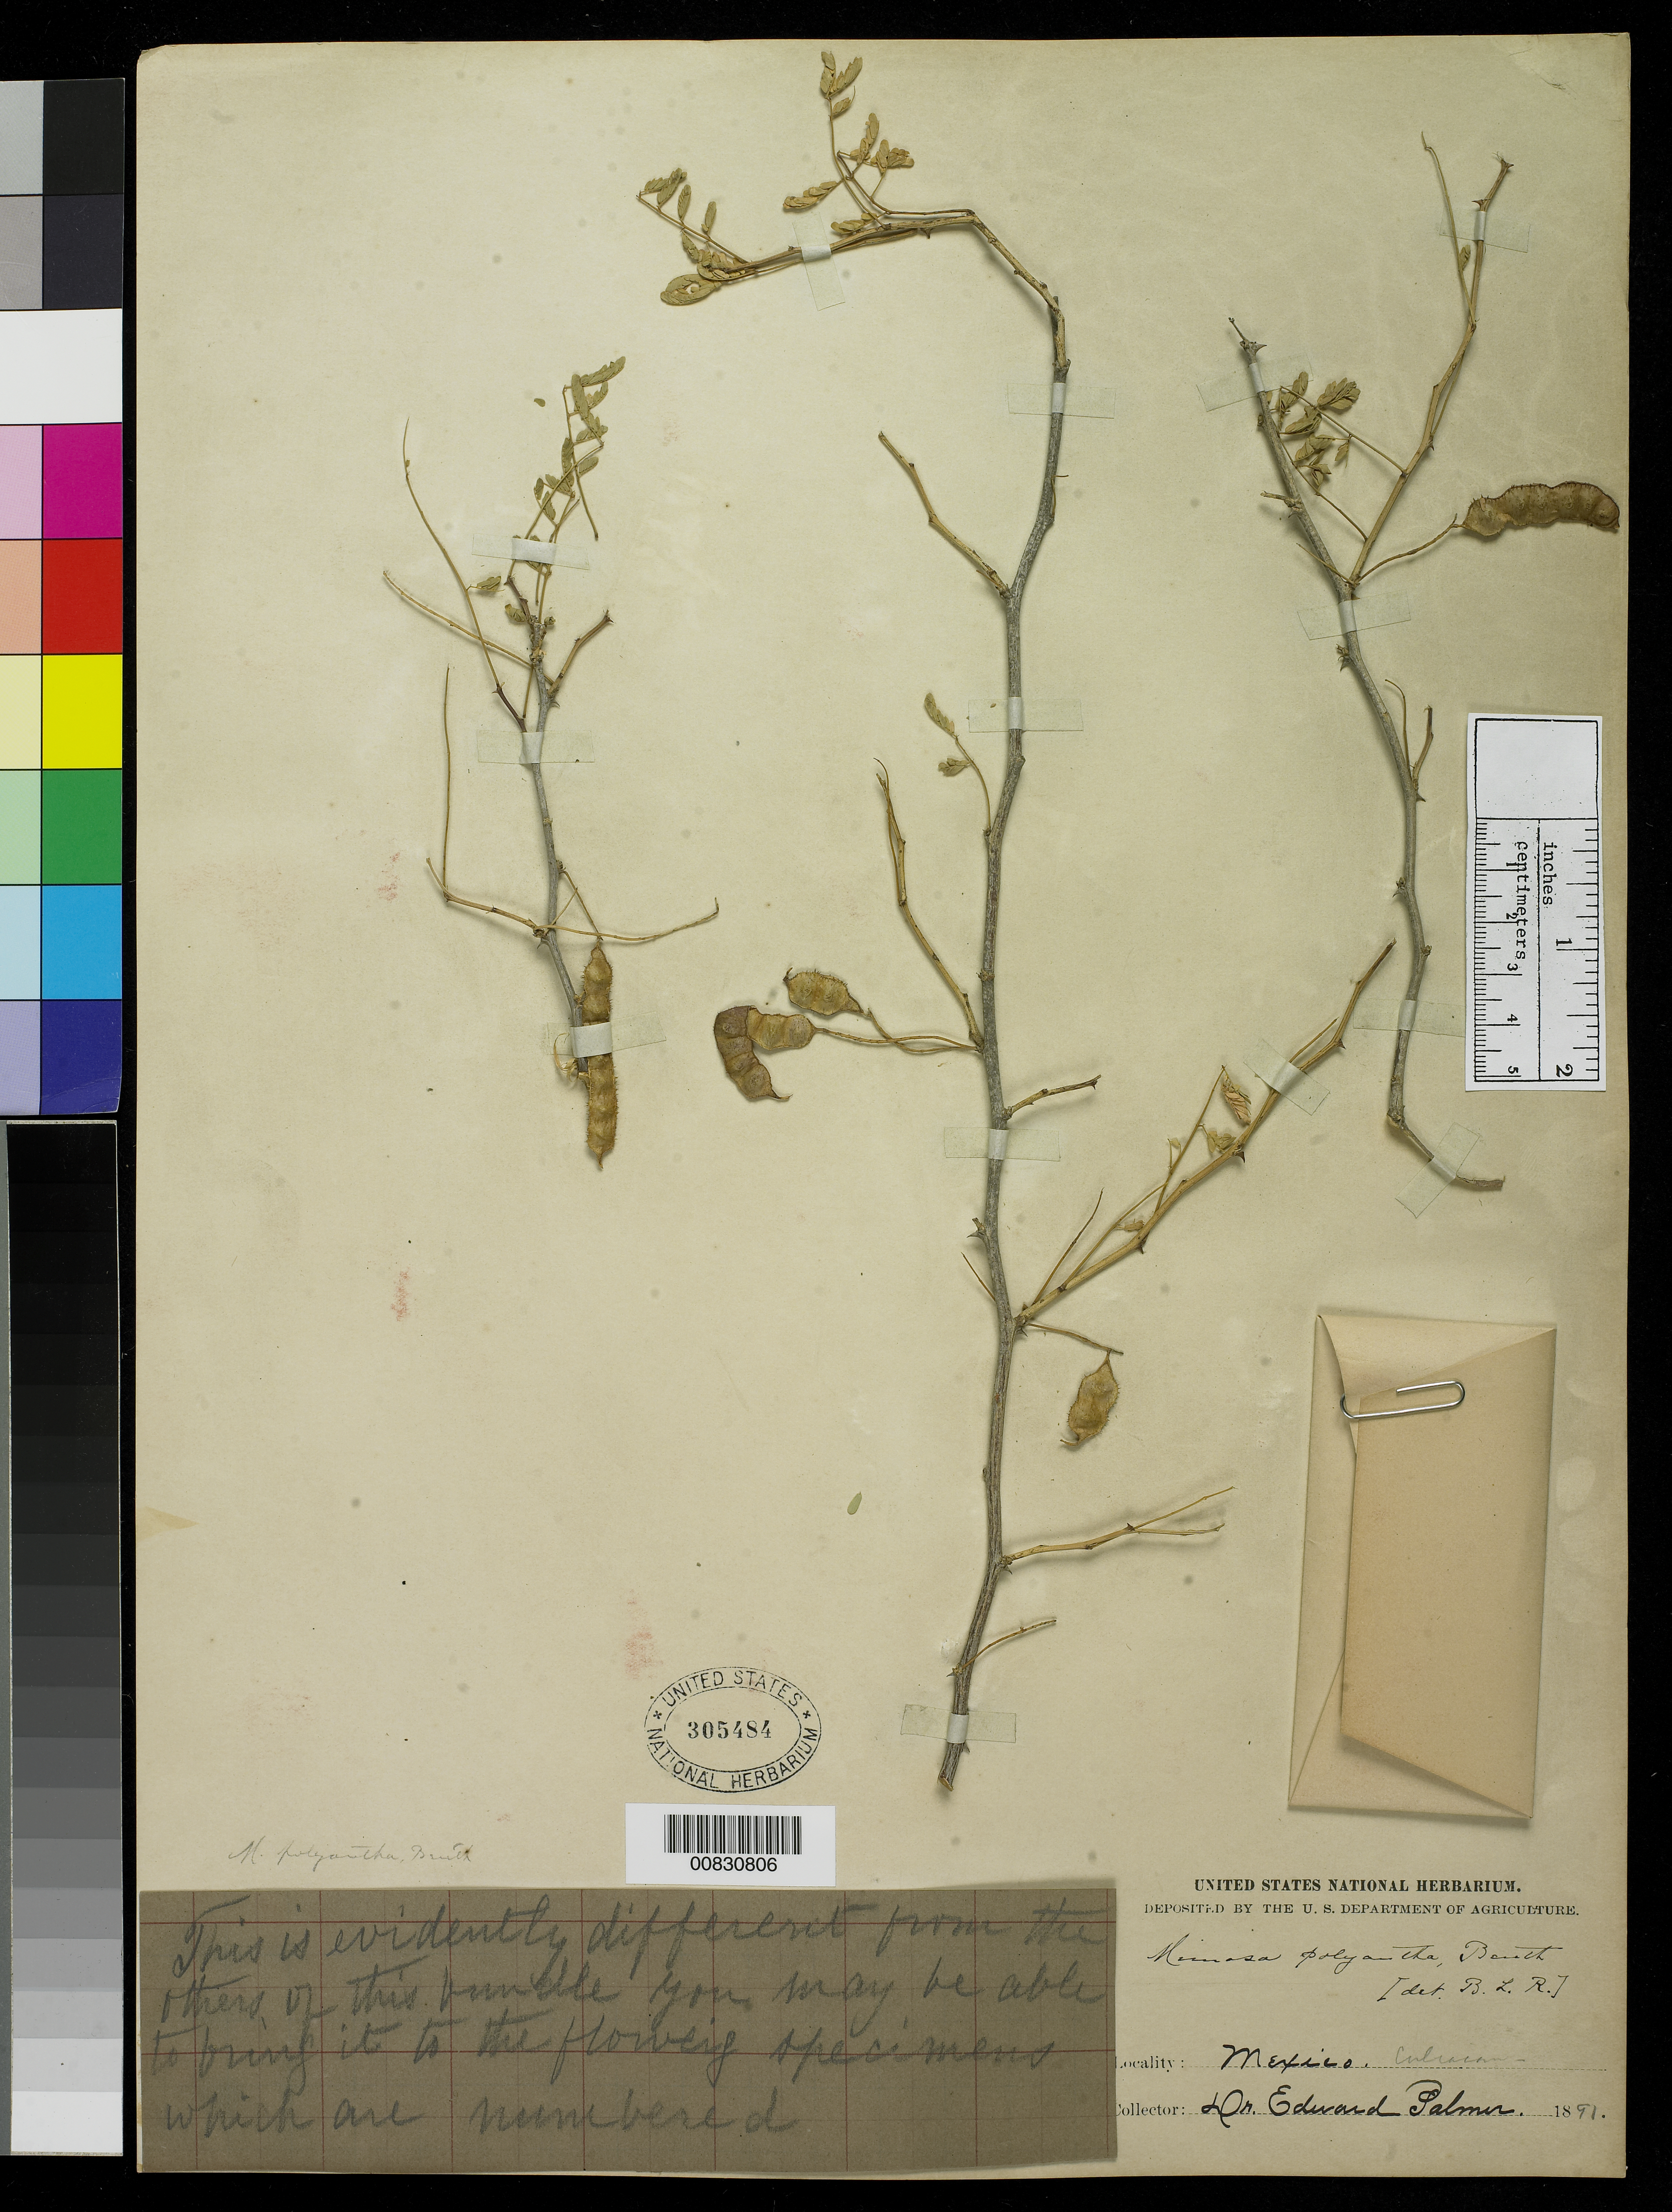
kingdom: Plantae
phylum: Tracheophyta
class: Magnoliopsida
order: Fabales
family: Fabaceae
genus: Mimosa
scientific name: Mimosa polyantha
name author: Benth.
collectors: E. Palmer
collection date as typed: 1891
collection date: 1891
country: Mexico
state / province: Sinaloa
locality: Culiacan, Sinaloa.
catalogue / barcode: US 305484